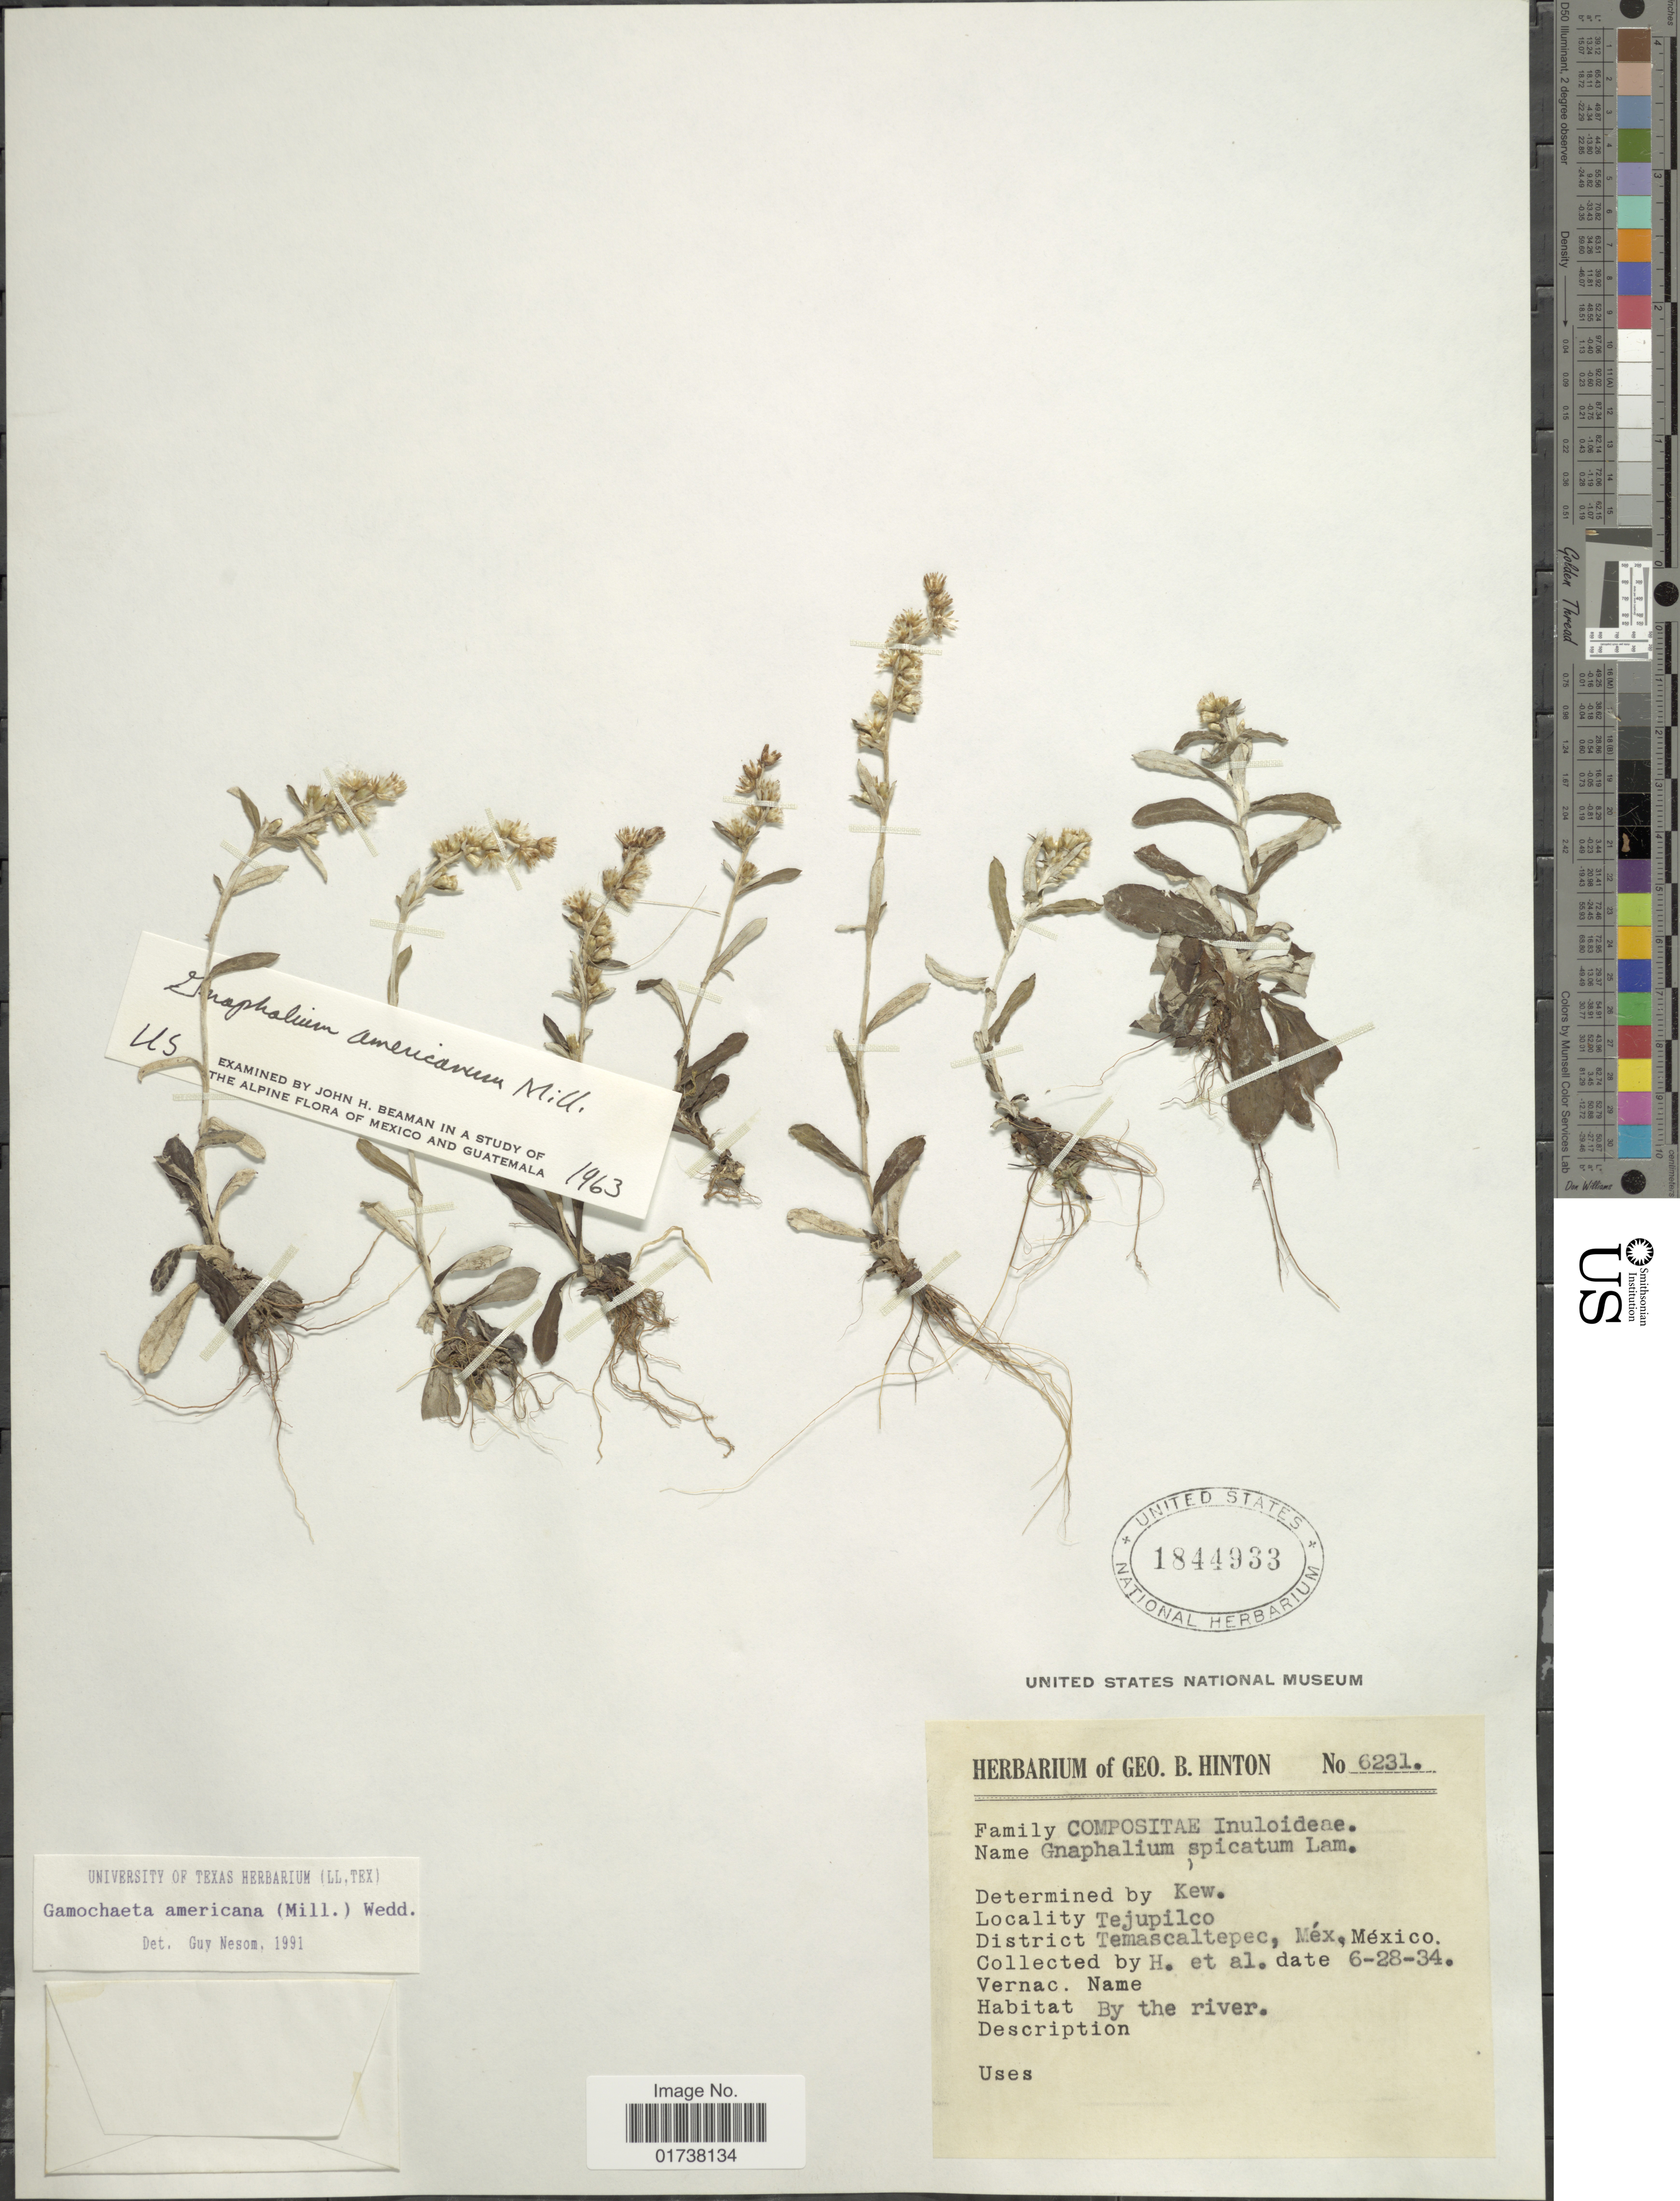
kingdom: Plantae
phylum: Tracheophyta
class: Magnoliopsida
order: Asterales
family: Asteraceae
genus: Gamochaeta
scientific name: Gamochaeta americana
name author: (Mill.) Wedd.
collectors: G. B. Hinton & et al.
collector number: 6231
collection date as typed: Transcribed d/m/y: 28/6/34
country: Mexico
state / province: México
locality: Tejupilco, District: Temascaltepec, Mex.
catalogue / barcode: US 1844933